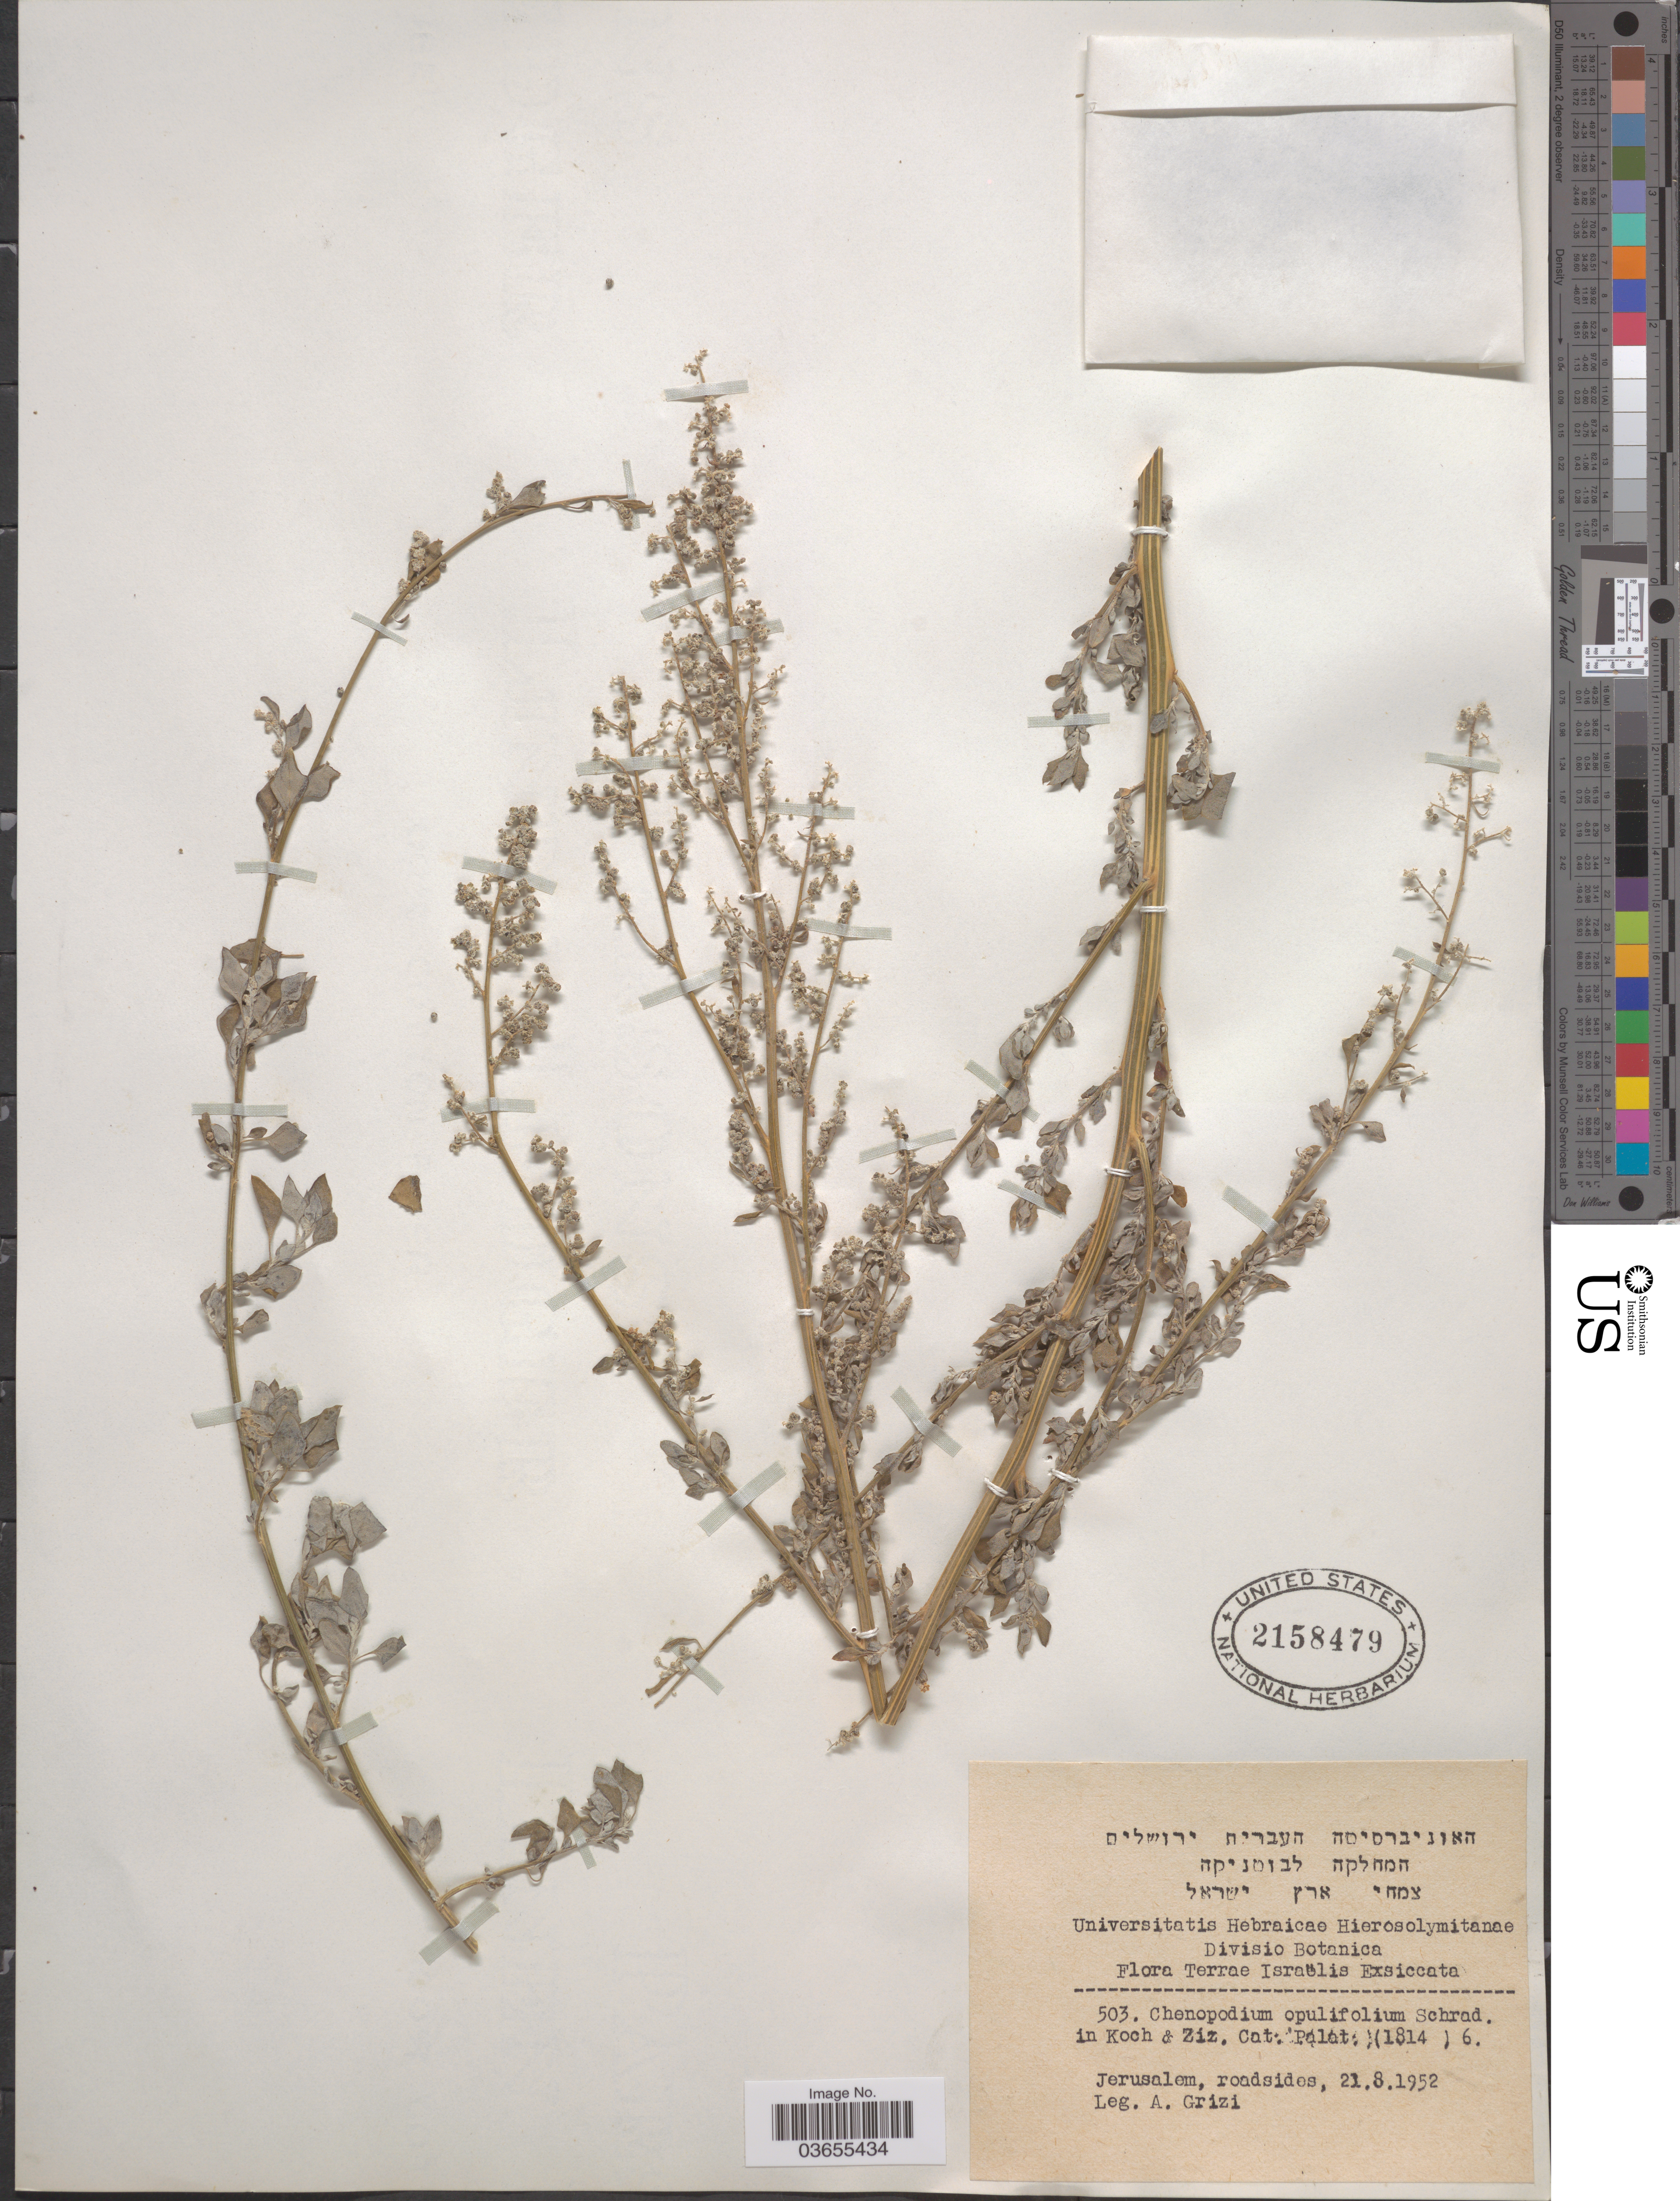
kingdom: Plantae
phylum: Tracheophyta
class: Magnoliopsida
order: Caryophyllales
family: Amaranthaceae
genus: Chenopodium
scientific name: Chenopodium opulifolium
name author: Schrad. ex W.D.J. Koch & Ziz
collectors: A. Grizi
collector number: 503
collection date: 1952-08-21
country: Israel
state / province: Jerusalem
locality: Roadsides.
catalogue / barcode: US 2158479